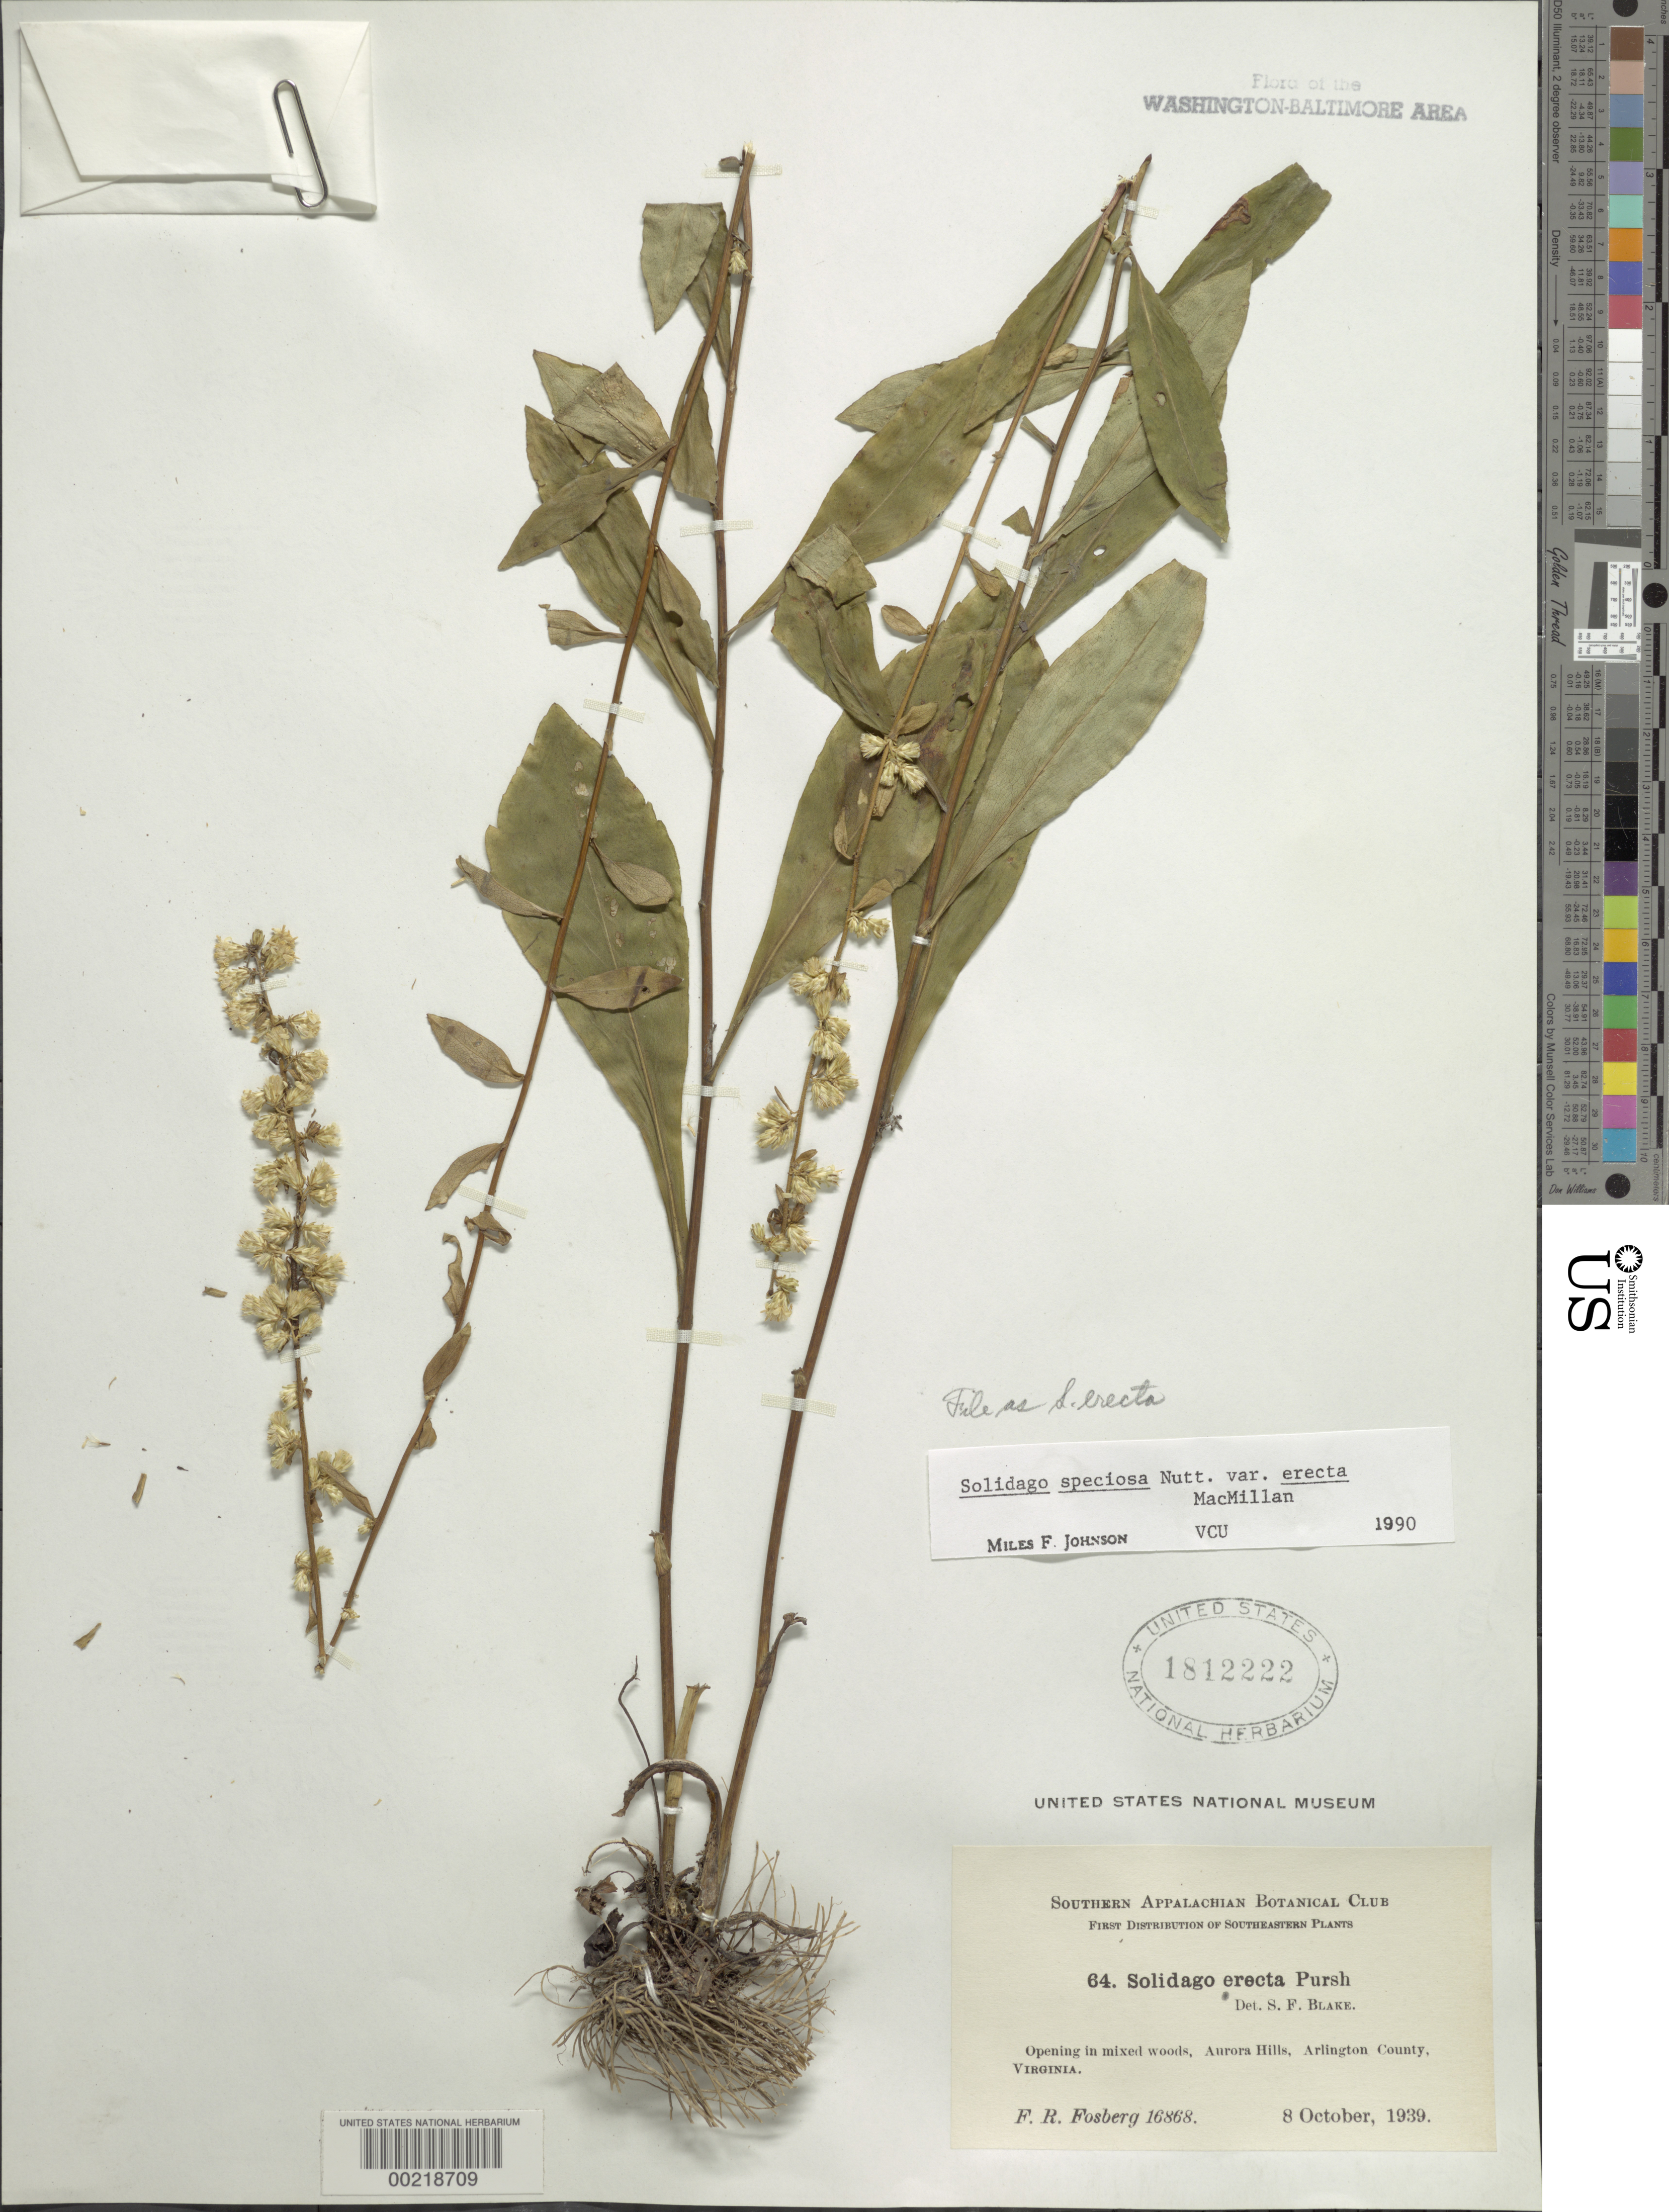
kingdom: Plantae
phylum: Tracheophyta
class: Magnoliopsida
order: Asterales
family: Asteraceae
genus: Solidago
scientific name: Solidago speciosa var. erecta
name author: (Pursh) MacMill.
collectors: F. R. Fosberg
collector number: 16868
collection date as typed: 08 Oct 1939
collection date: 1939-10-08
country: United States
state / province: Virginia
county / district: Arlington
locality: Aurora Hills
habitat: Mixed woods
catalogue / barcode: US 1812222